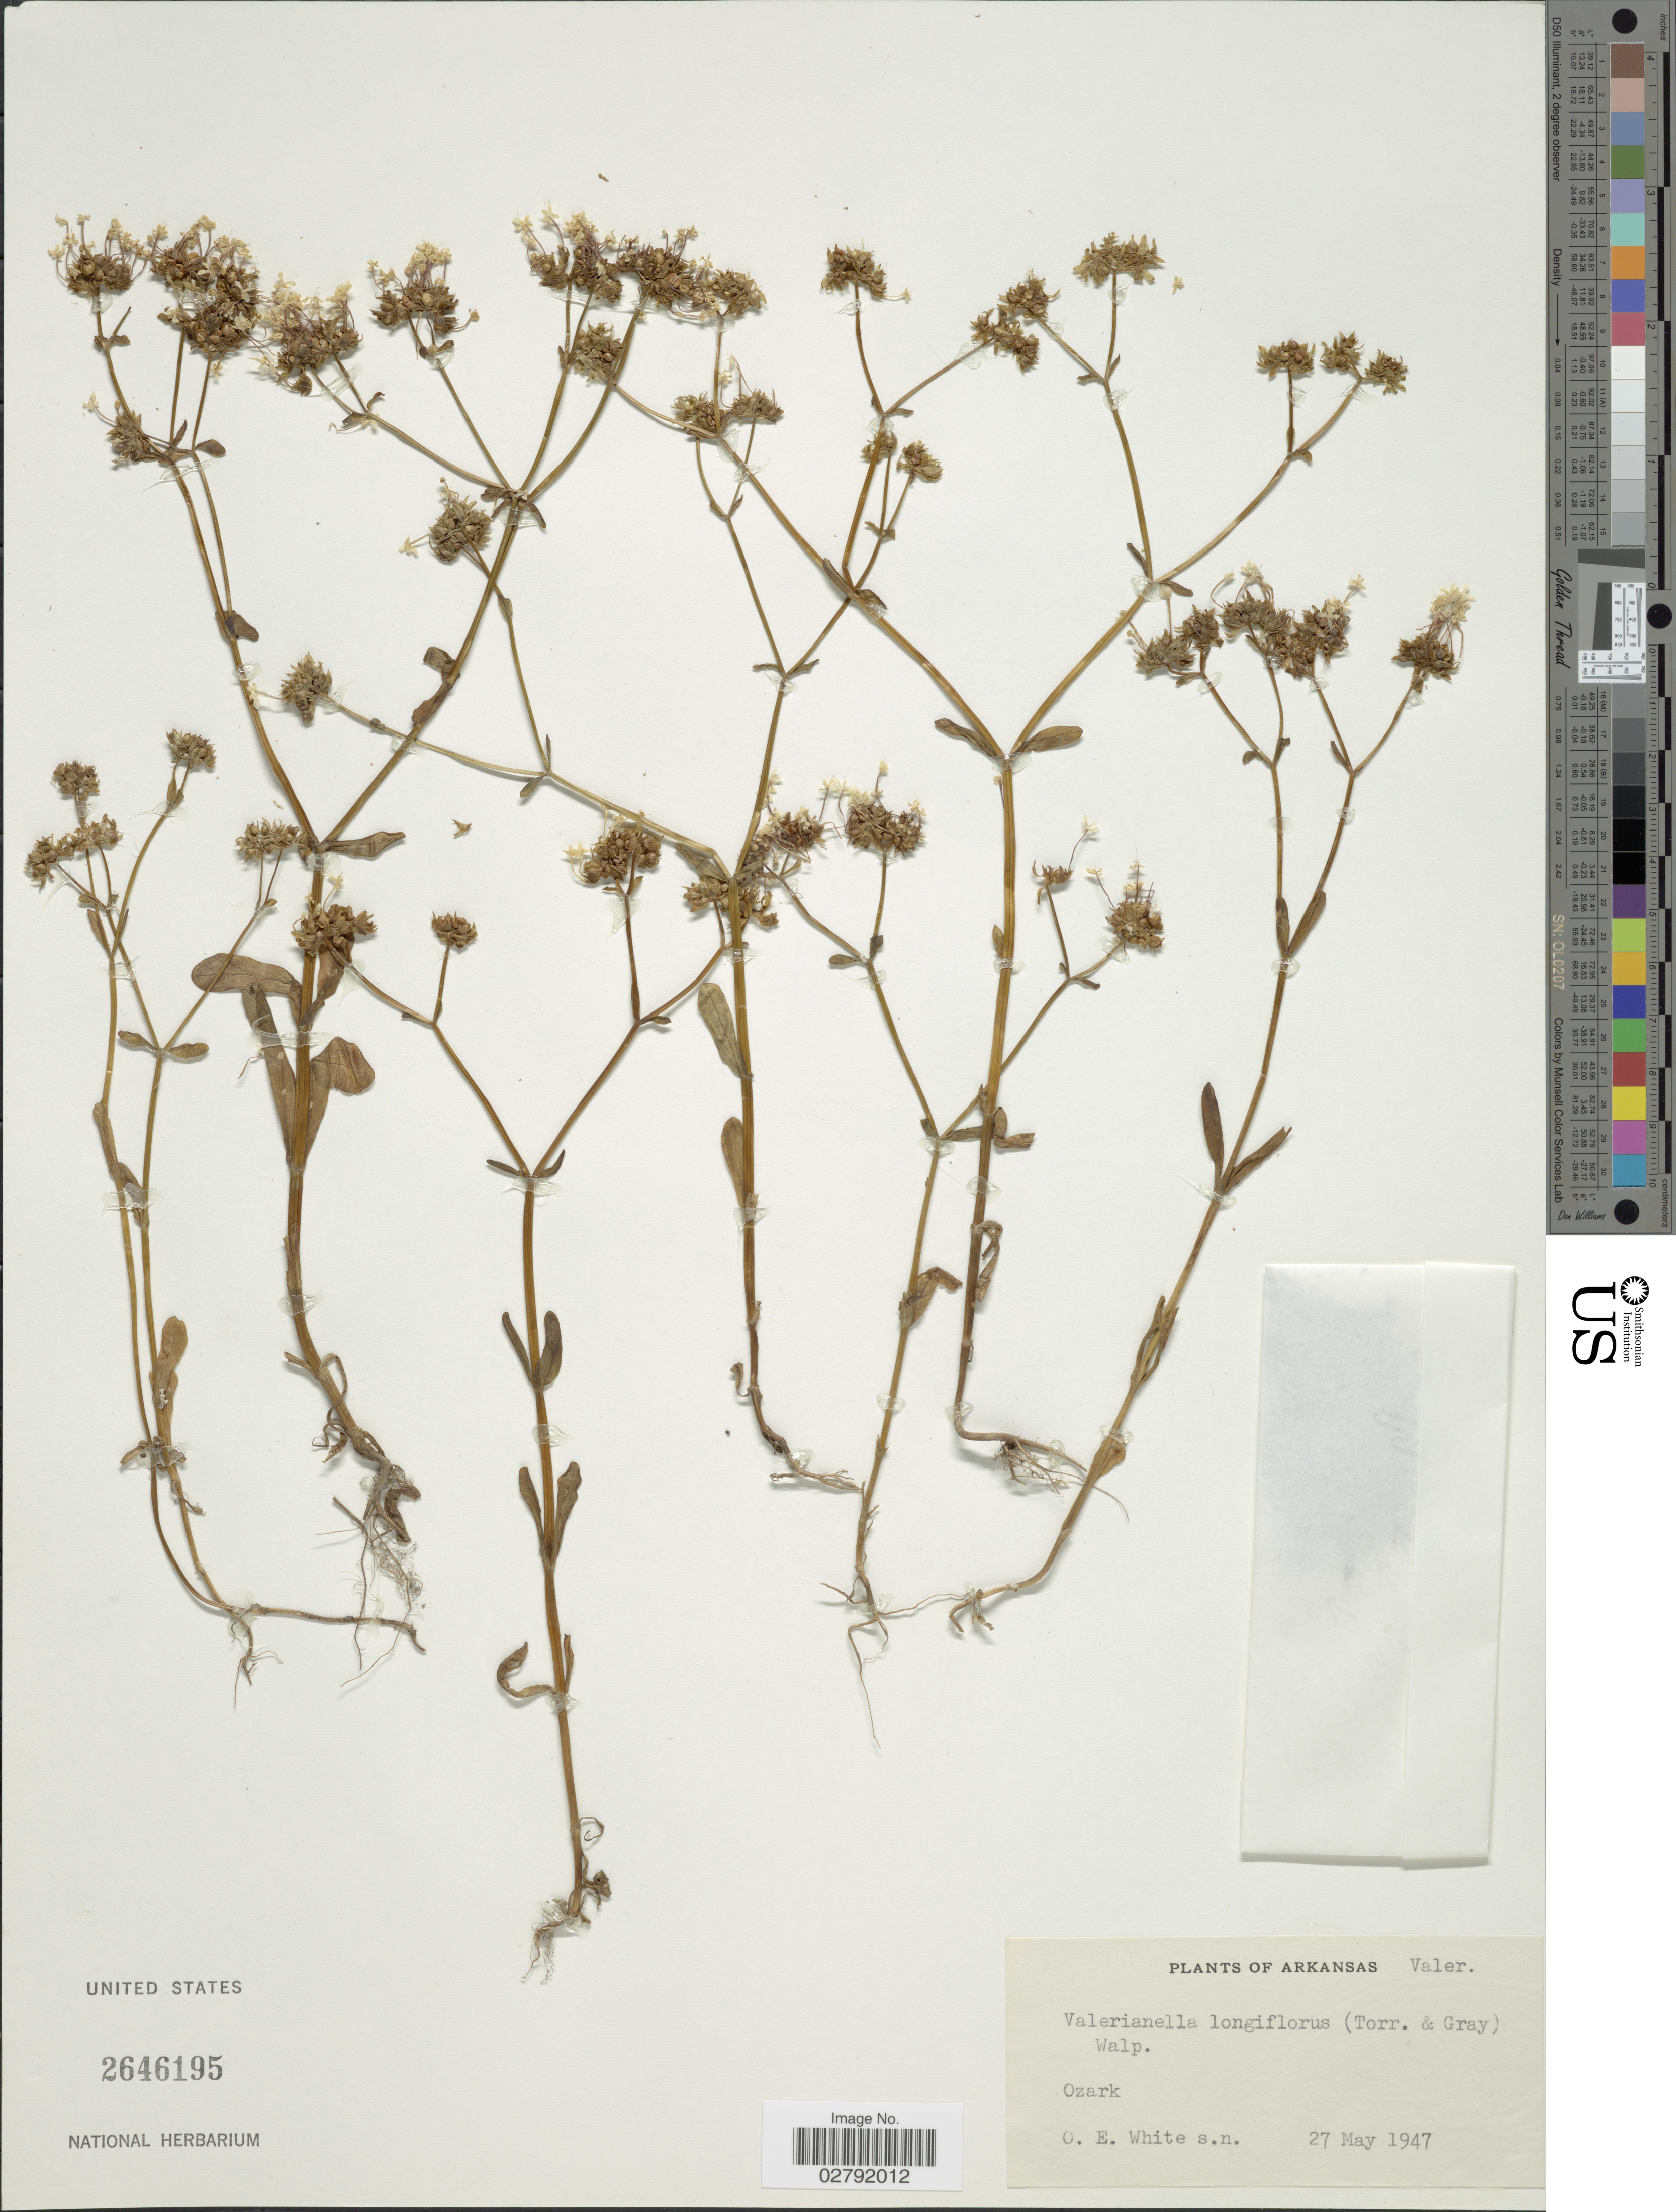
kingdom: Plantae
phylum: Tracheophyta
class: Magnoliopsida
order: Dipsacales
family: Caprifoliaceae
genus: Valerianella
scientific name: Valerianella longiflora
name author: (Torr. & A. Gray) Walp.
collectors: O. E. White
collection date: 1947-05-27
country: United States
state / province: Arkansas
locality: Ozark.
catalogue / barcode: US 2646195